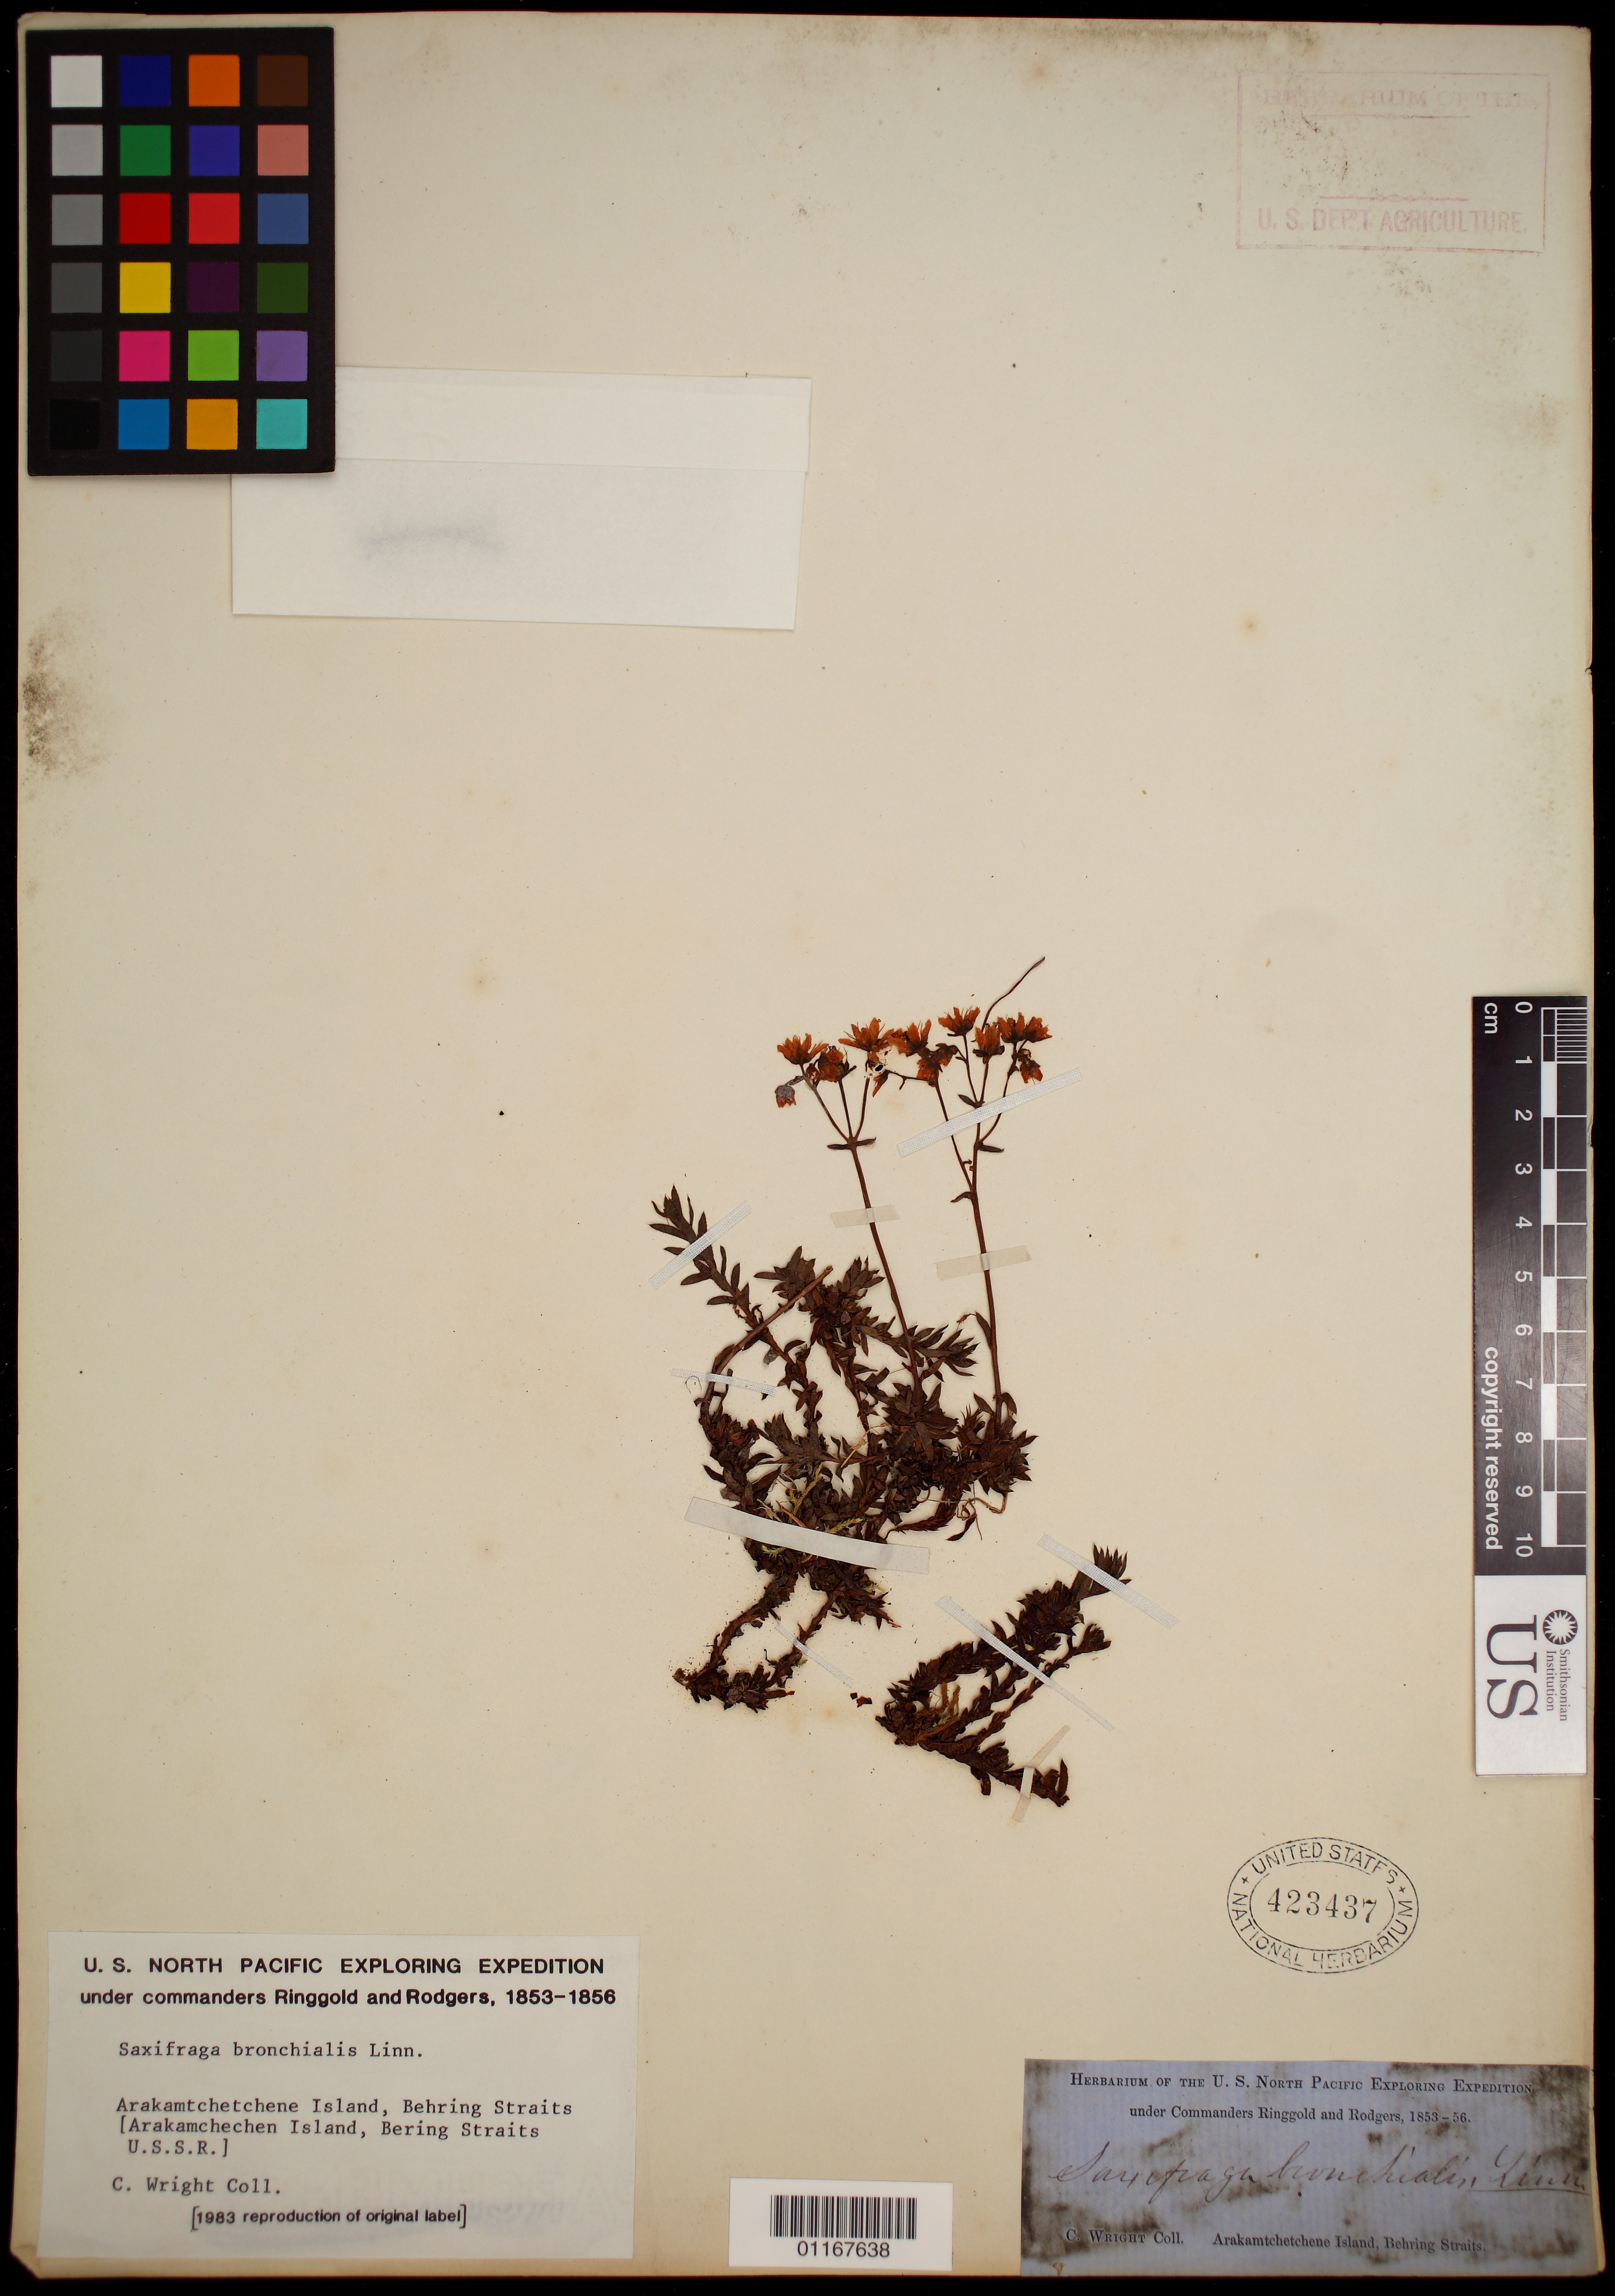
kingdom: Plantae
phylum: Tracheophyta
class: Magnoliopsida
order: Saxifragales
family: Saxifragaceae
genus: Saxifraga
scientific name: Saxifraga bronchialis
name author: L.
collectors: C. Wright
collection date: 1853/1856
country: Russian Federation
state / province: Chukotka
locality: Arakamtchetchene I. Bering Straits.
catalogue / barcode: US 423437